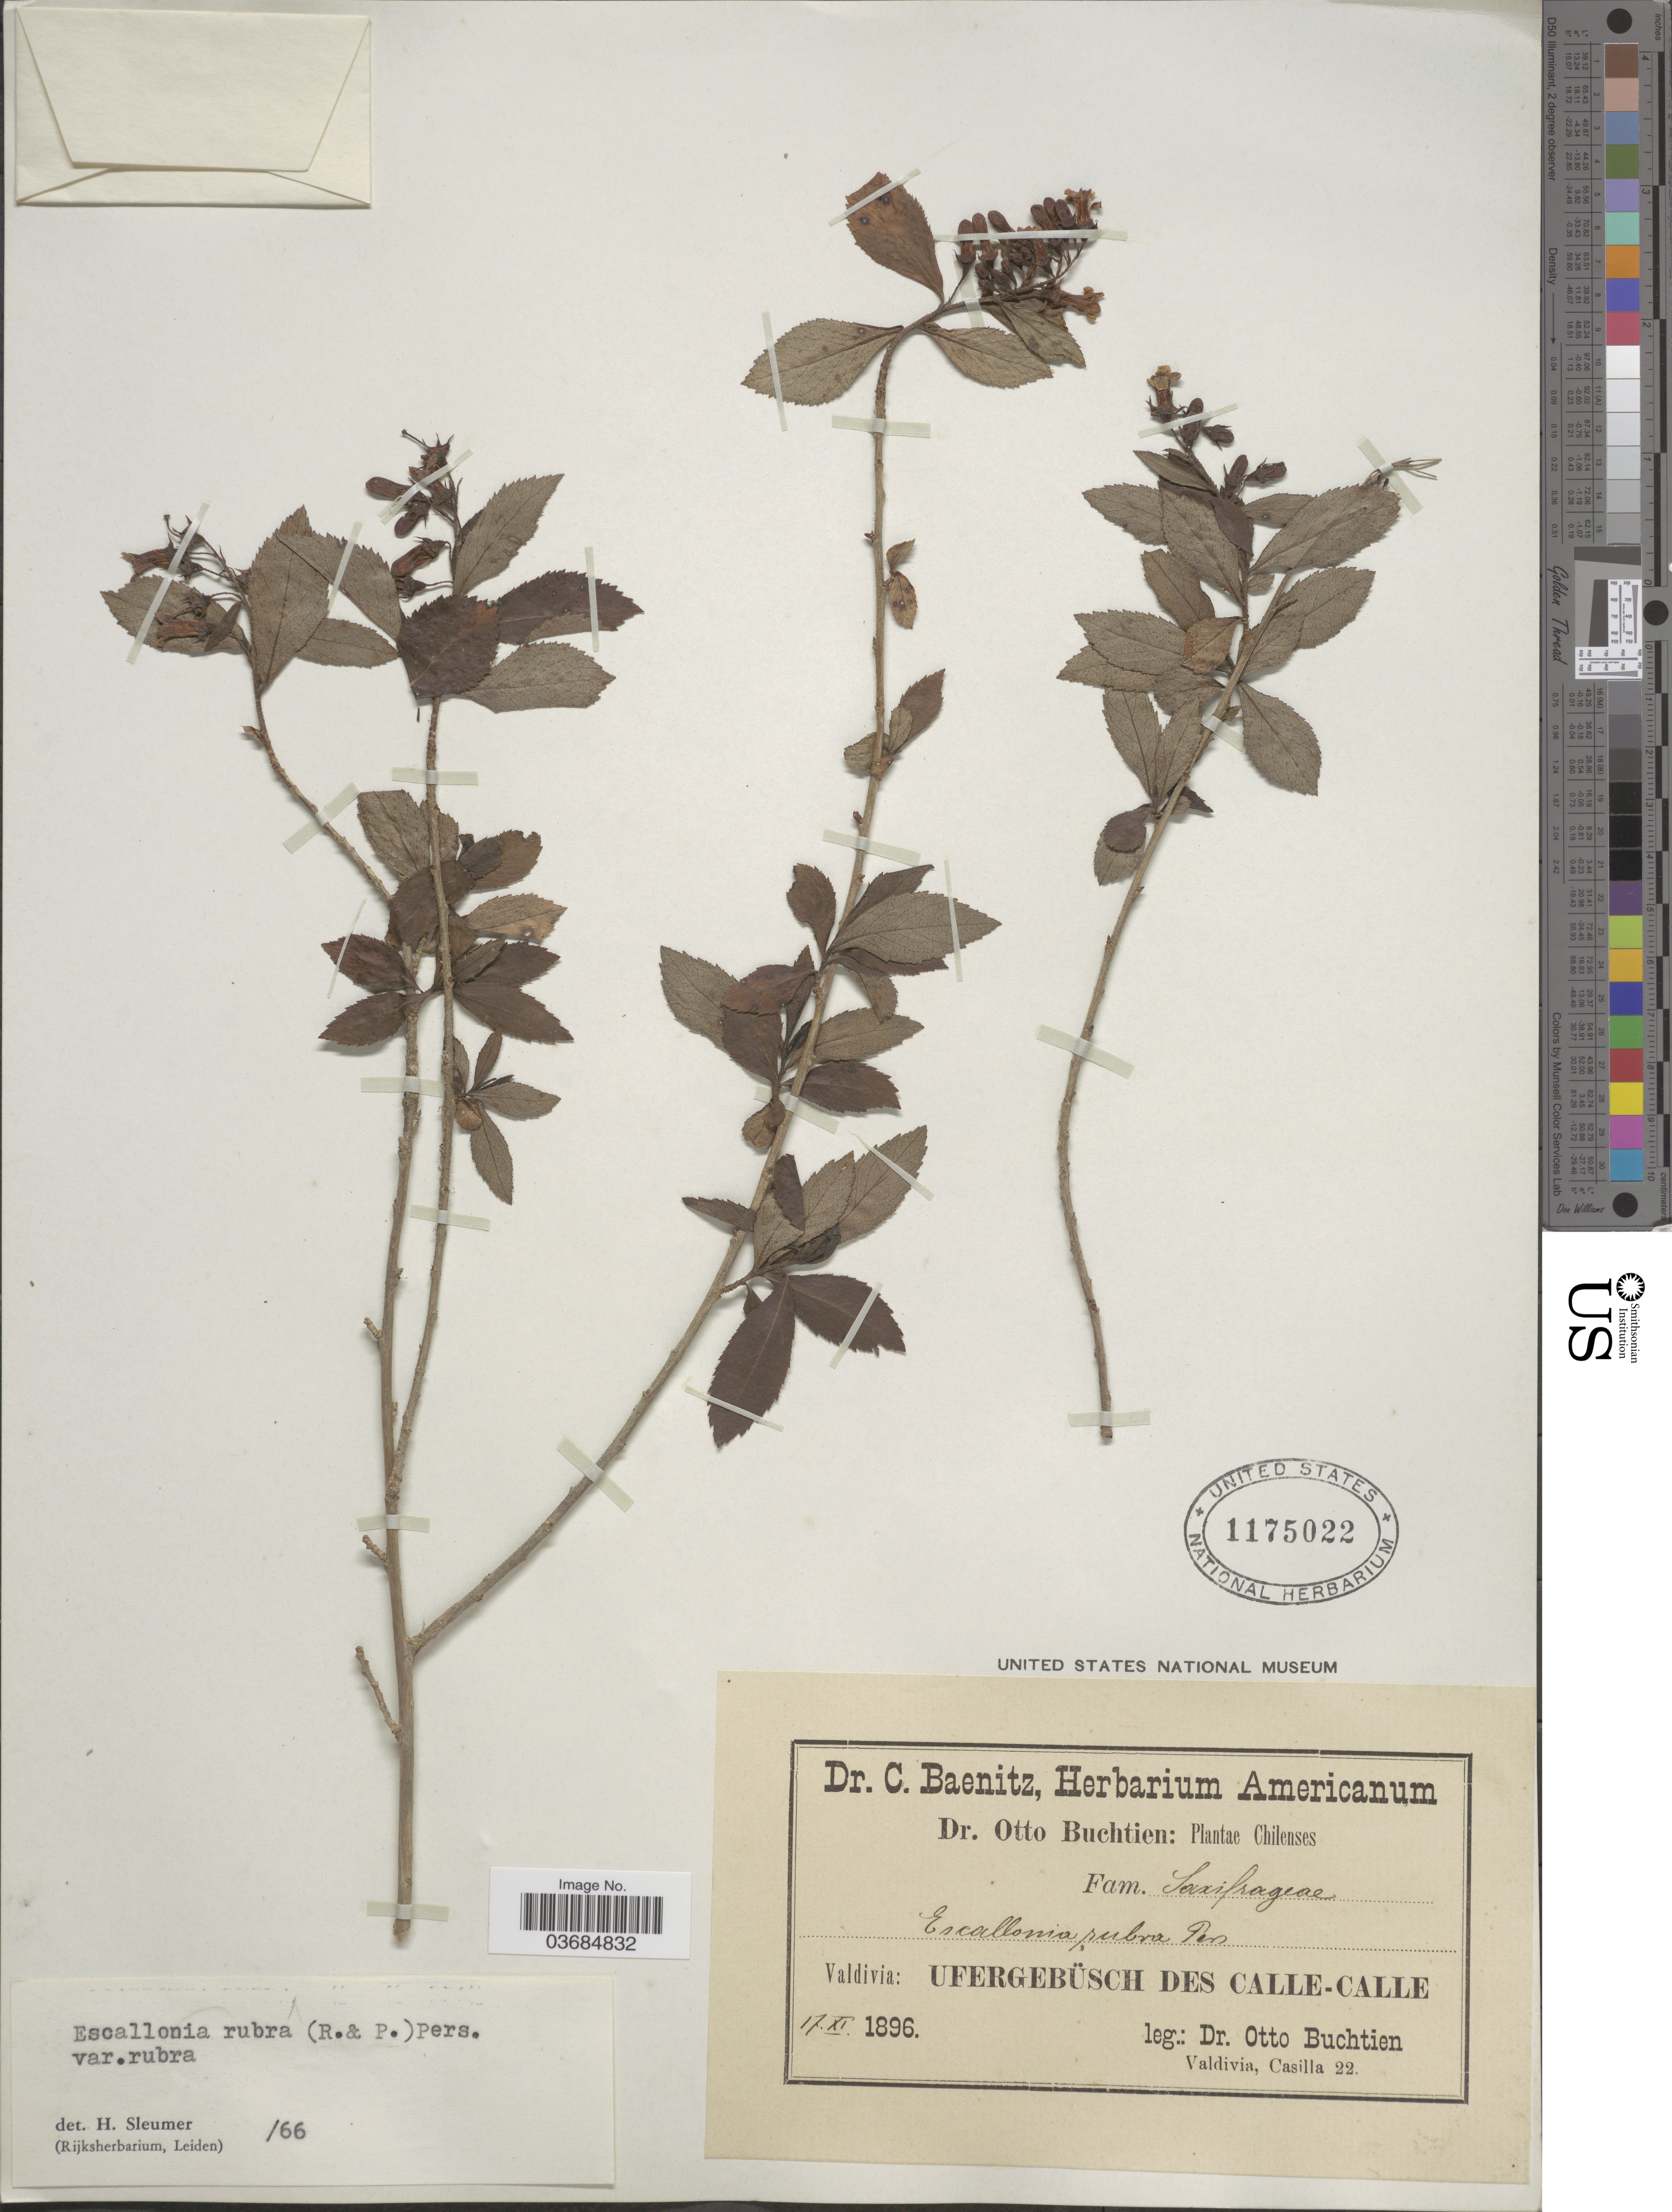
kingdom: Plantae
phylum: Tracheophyta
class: Magnoliopsida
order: Escalloniales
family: Escalloniaceae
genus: Escallonia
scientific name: Escallonia rubra var. rubra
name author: (Ruiz & Pav.) Pers.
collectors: O. Buchtien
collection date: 1896-11-17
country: Chile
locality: Valdivia: Ufergebüsch des Calle-Calle.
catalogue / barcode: US 1175022